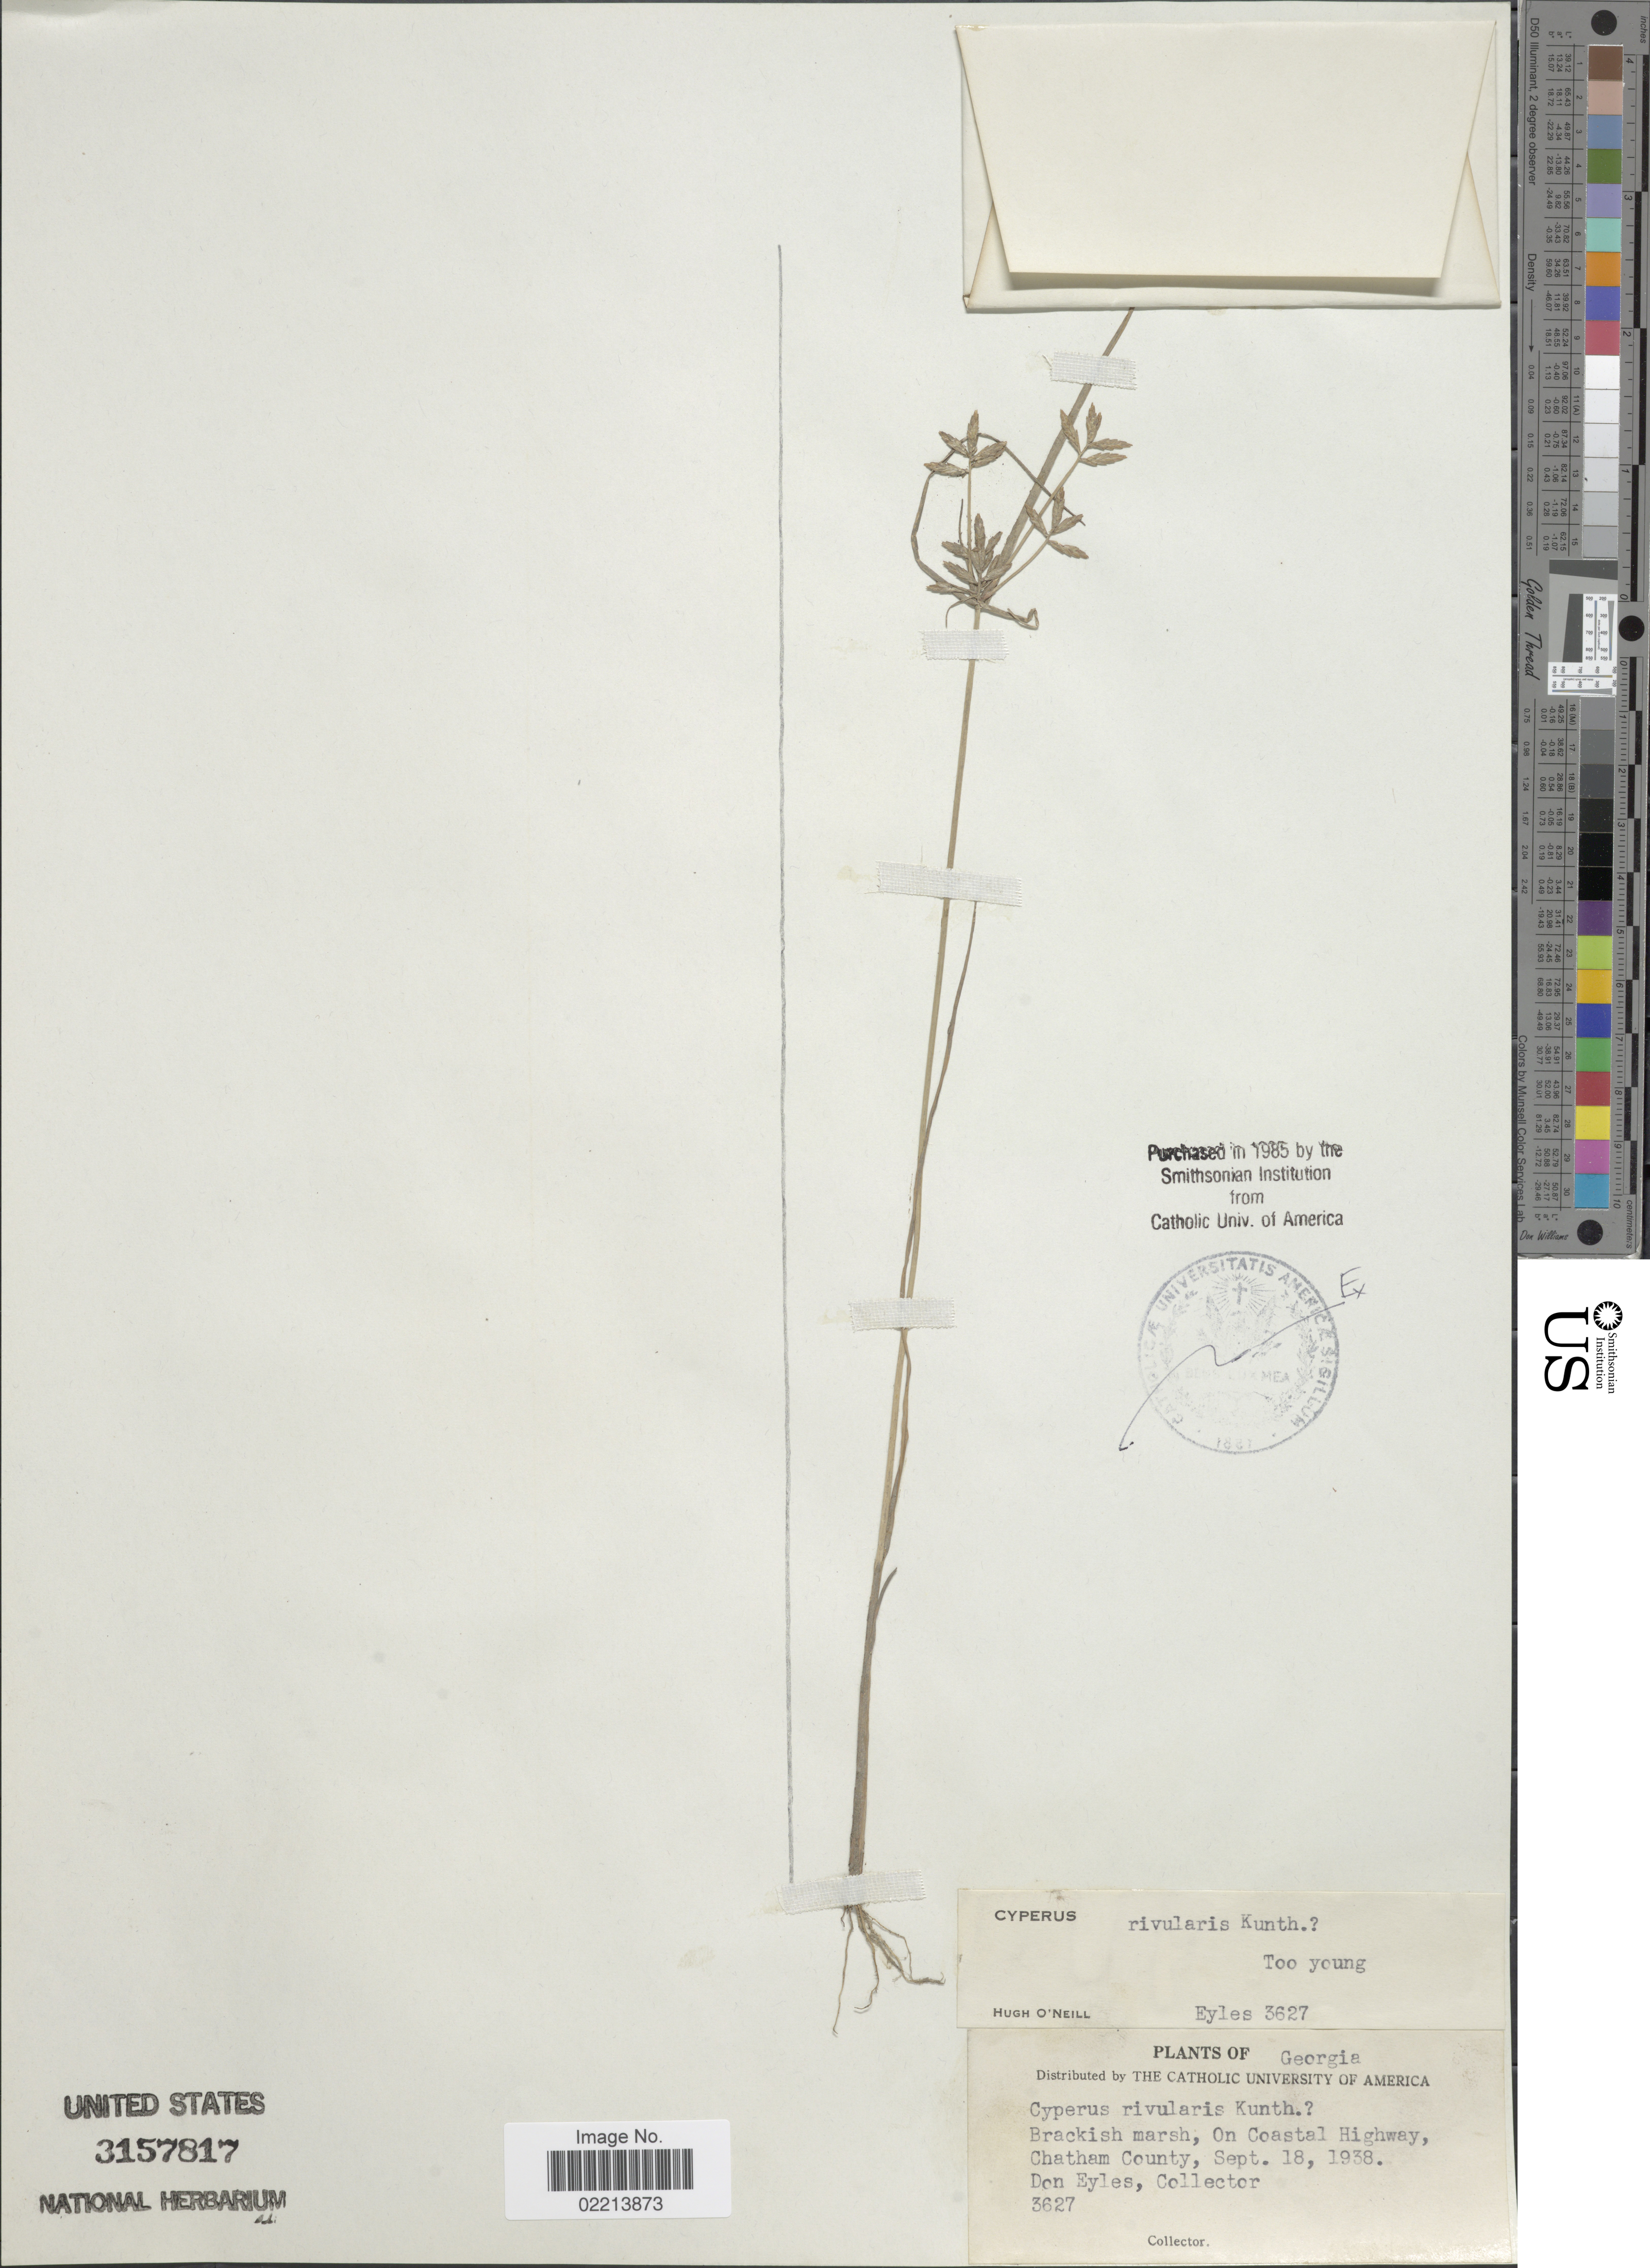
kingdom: Plantae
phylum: Tracheophyta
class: Liliopsida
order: Poales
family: Cyperaceae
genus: Cyperus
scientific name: Cyperus bipartitus Torr.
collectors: D. Eyles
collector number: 3627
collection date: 1938-09-18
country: United States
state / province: Georgia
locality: Brackish marsh, On Coastal Highway, Chatham County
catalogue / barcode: US 3157817